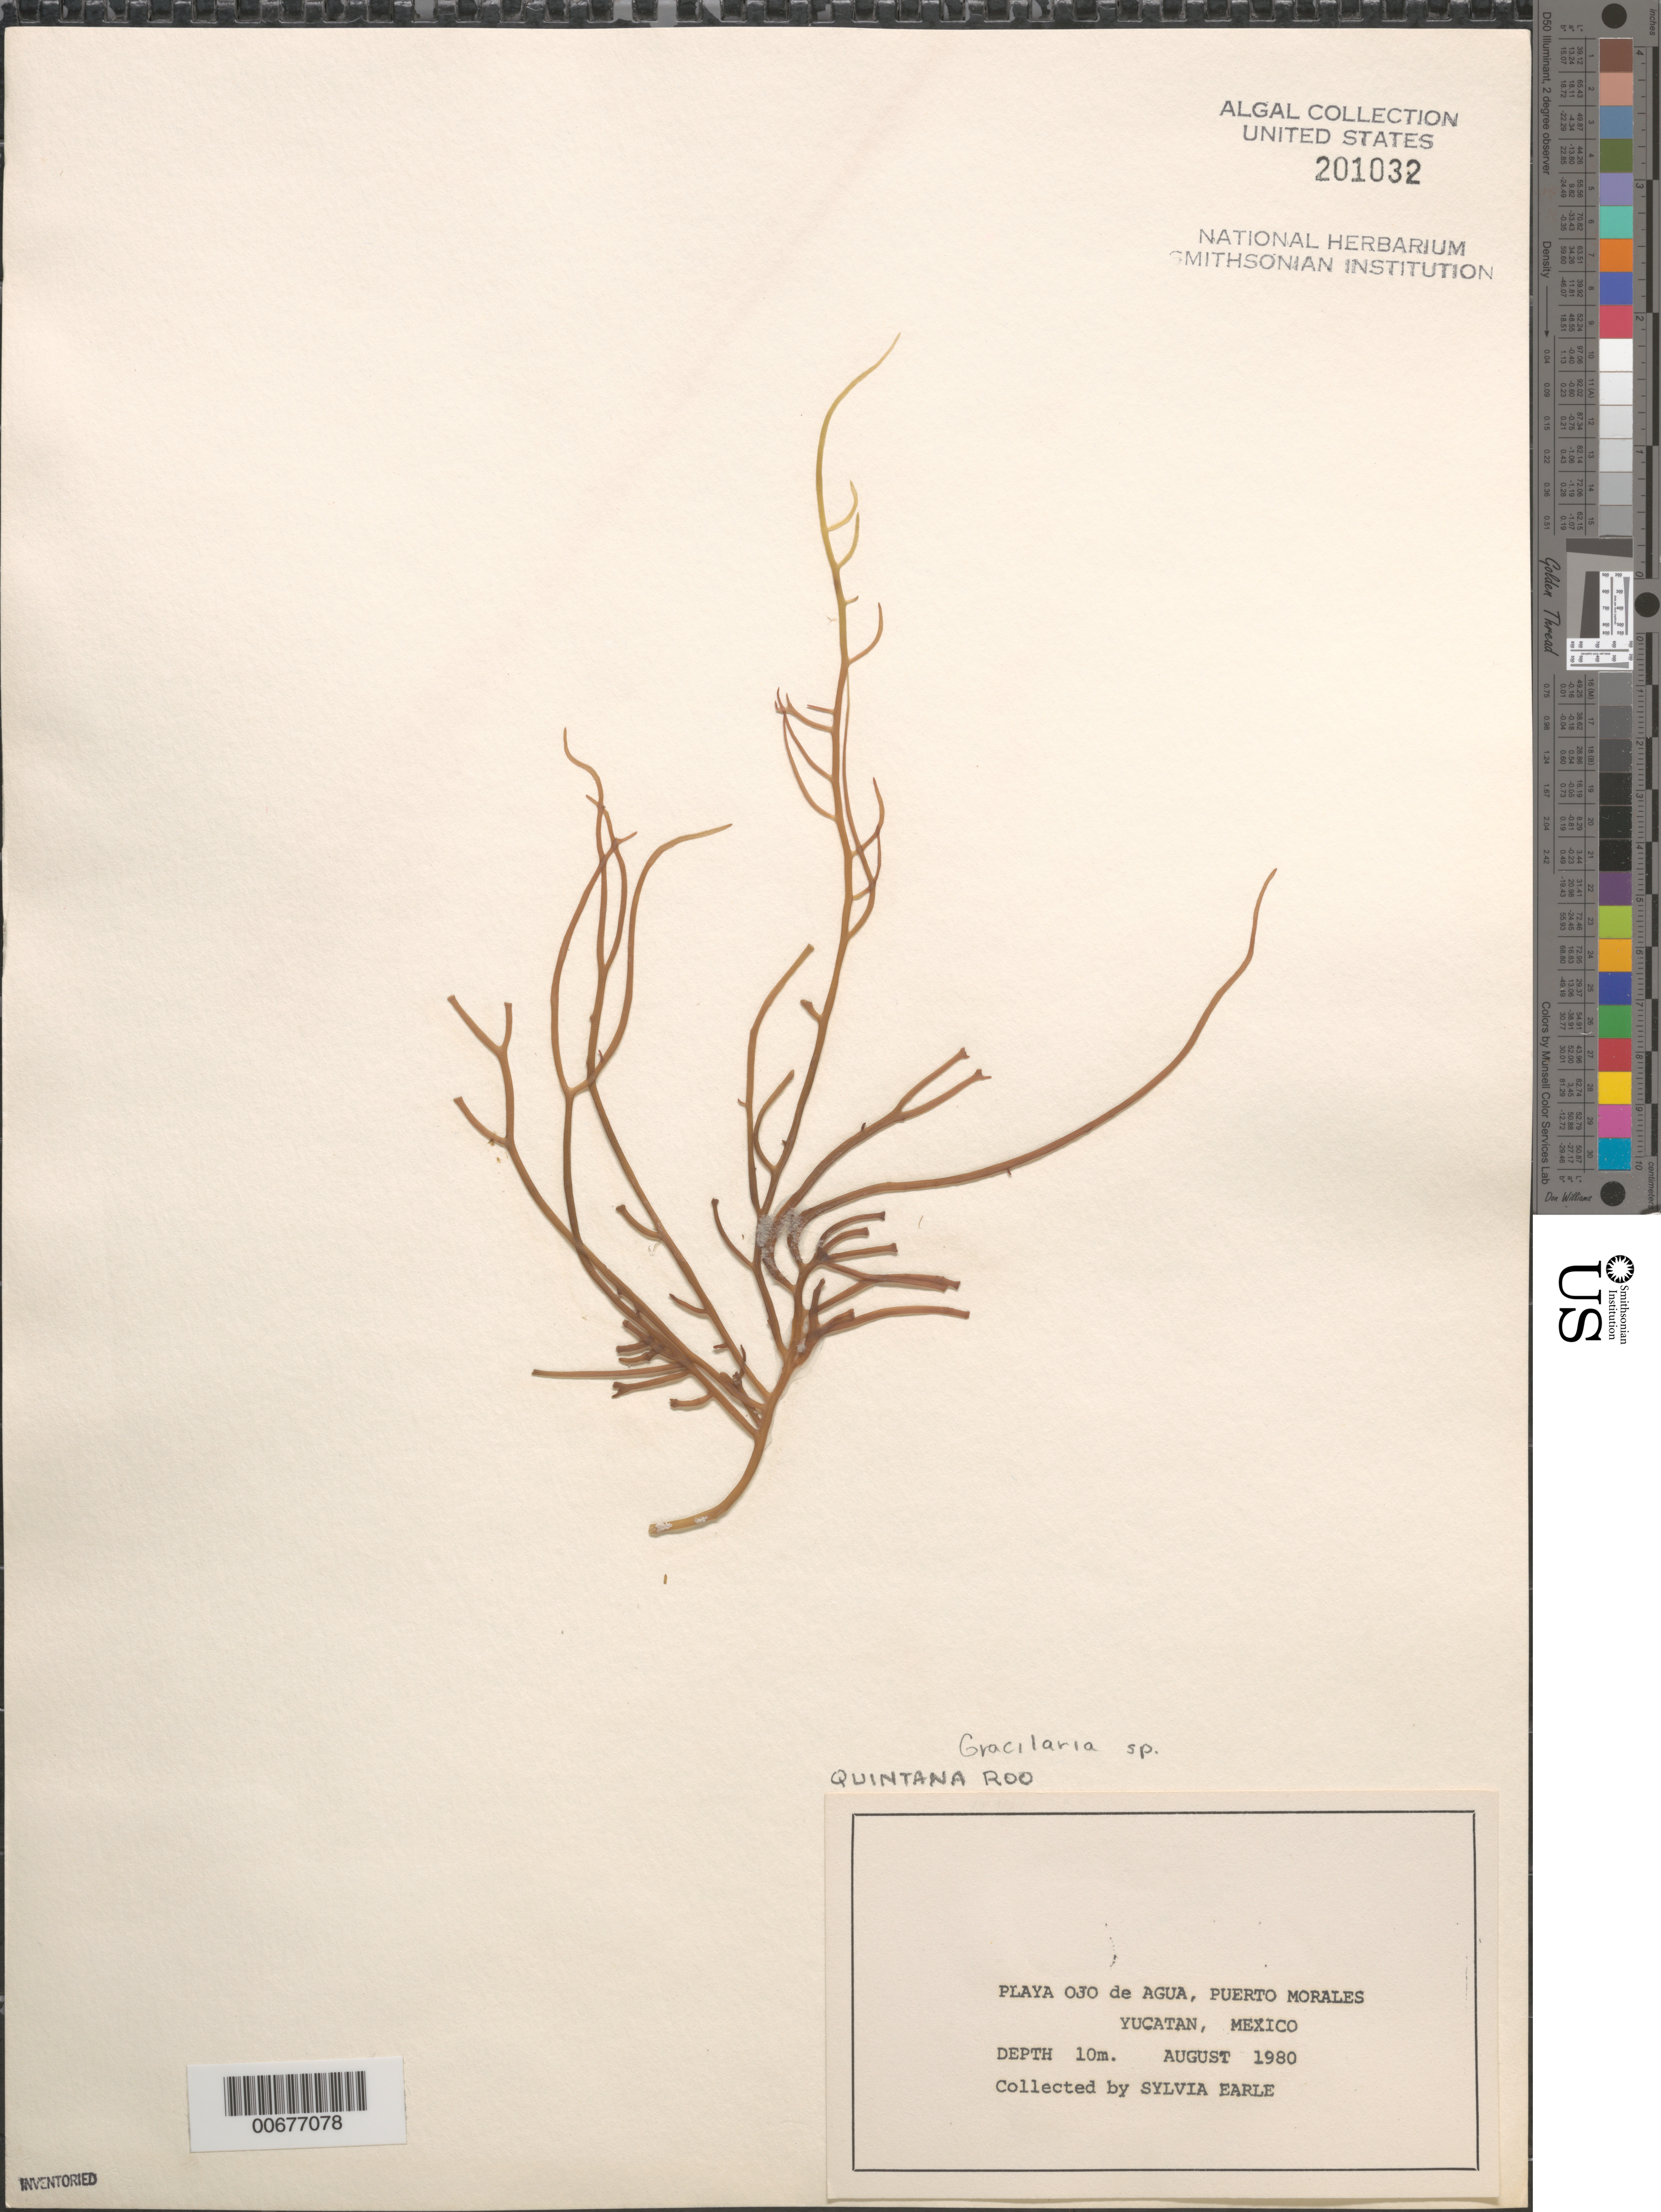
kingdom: Plantae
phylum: Rhodophyta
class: Florideophyceae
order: Gracilariales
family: Gracilariaceae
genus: Gracilaria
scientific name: Gracilaria sp.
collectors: S. A. Earle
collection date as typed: Aug 1980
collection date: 1980-08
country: Mexico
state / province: Quintana Roo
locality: Playa Ojo de Agua, Puerto Morales, Yucatan Peninsula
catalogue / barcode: US 201032